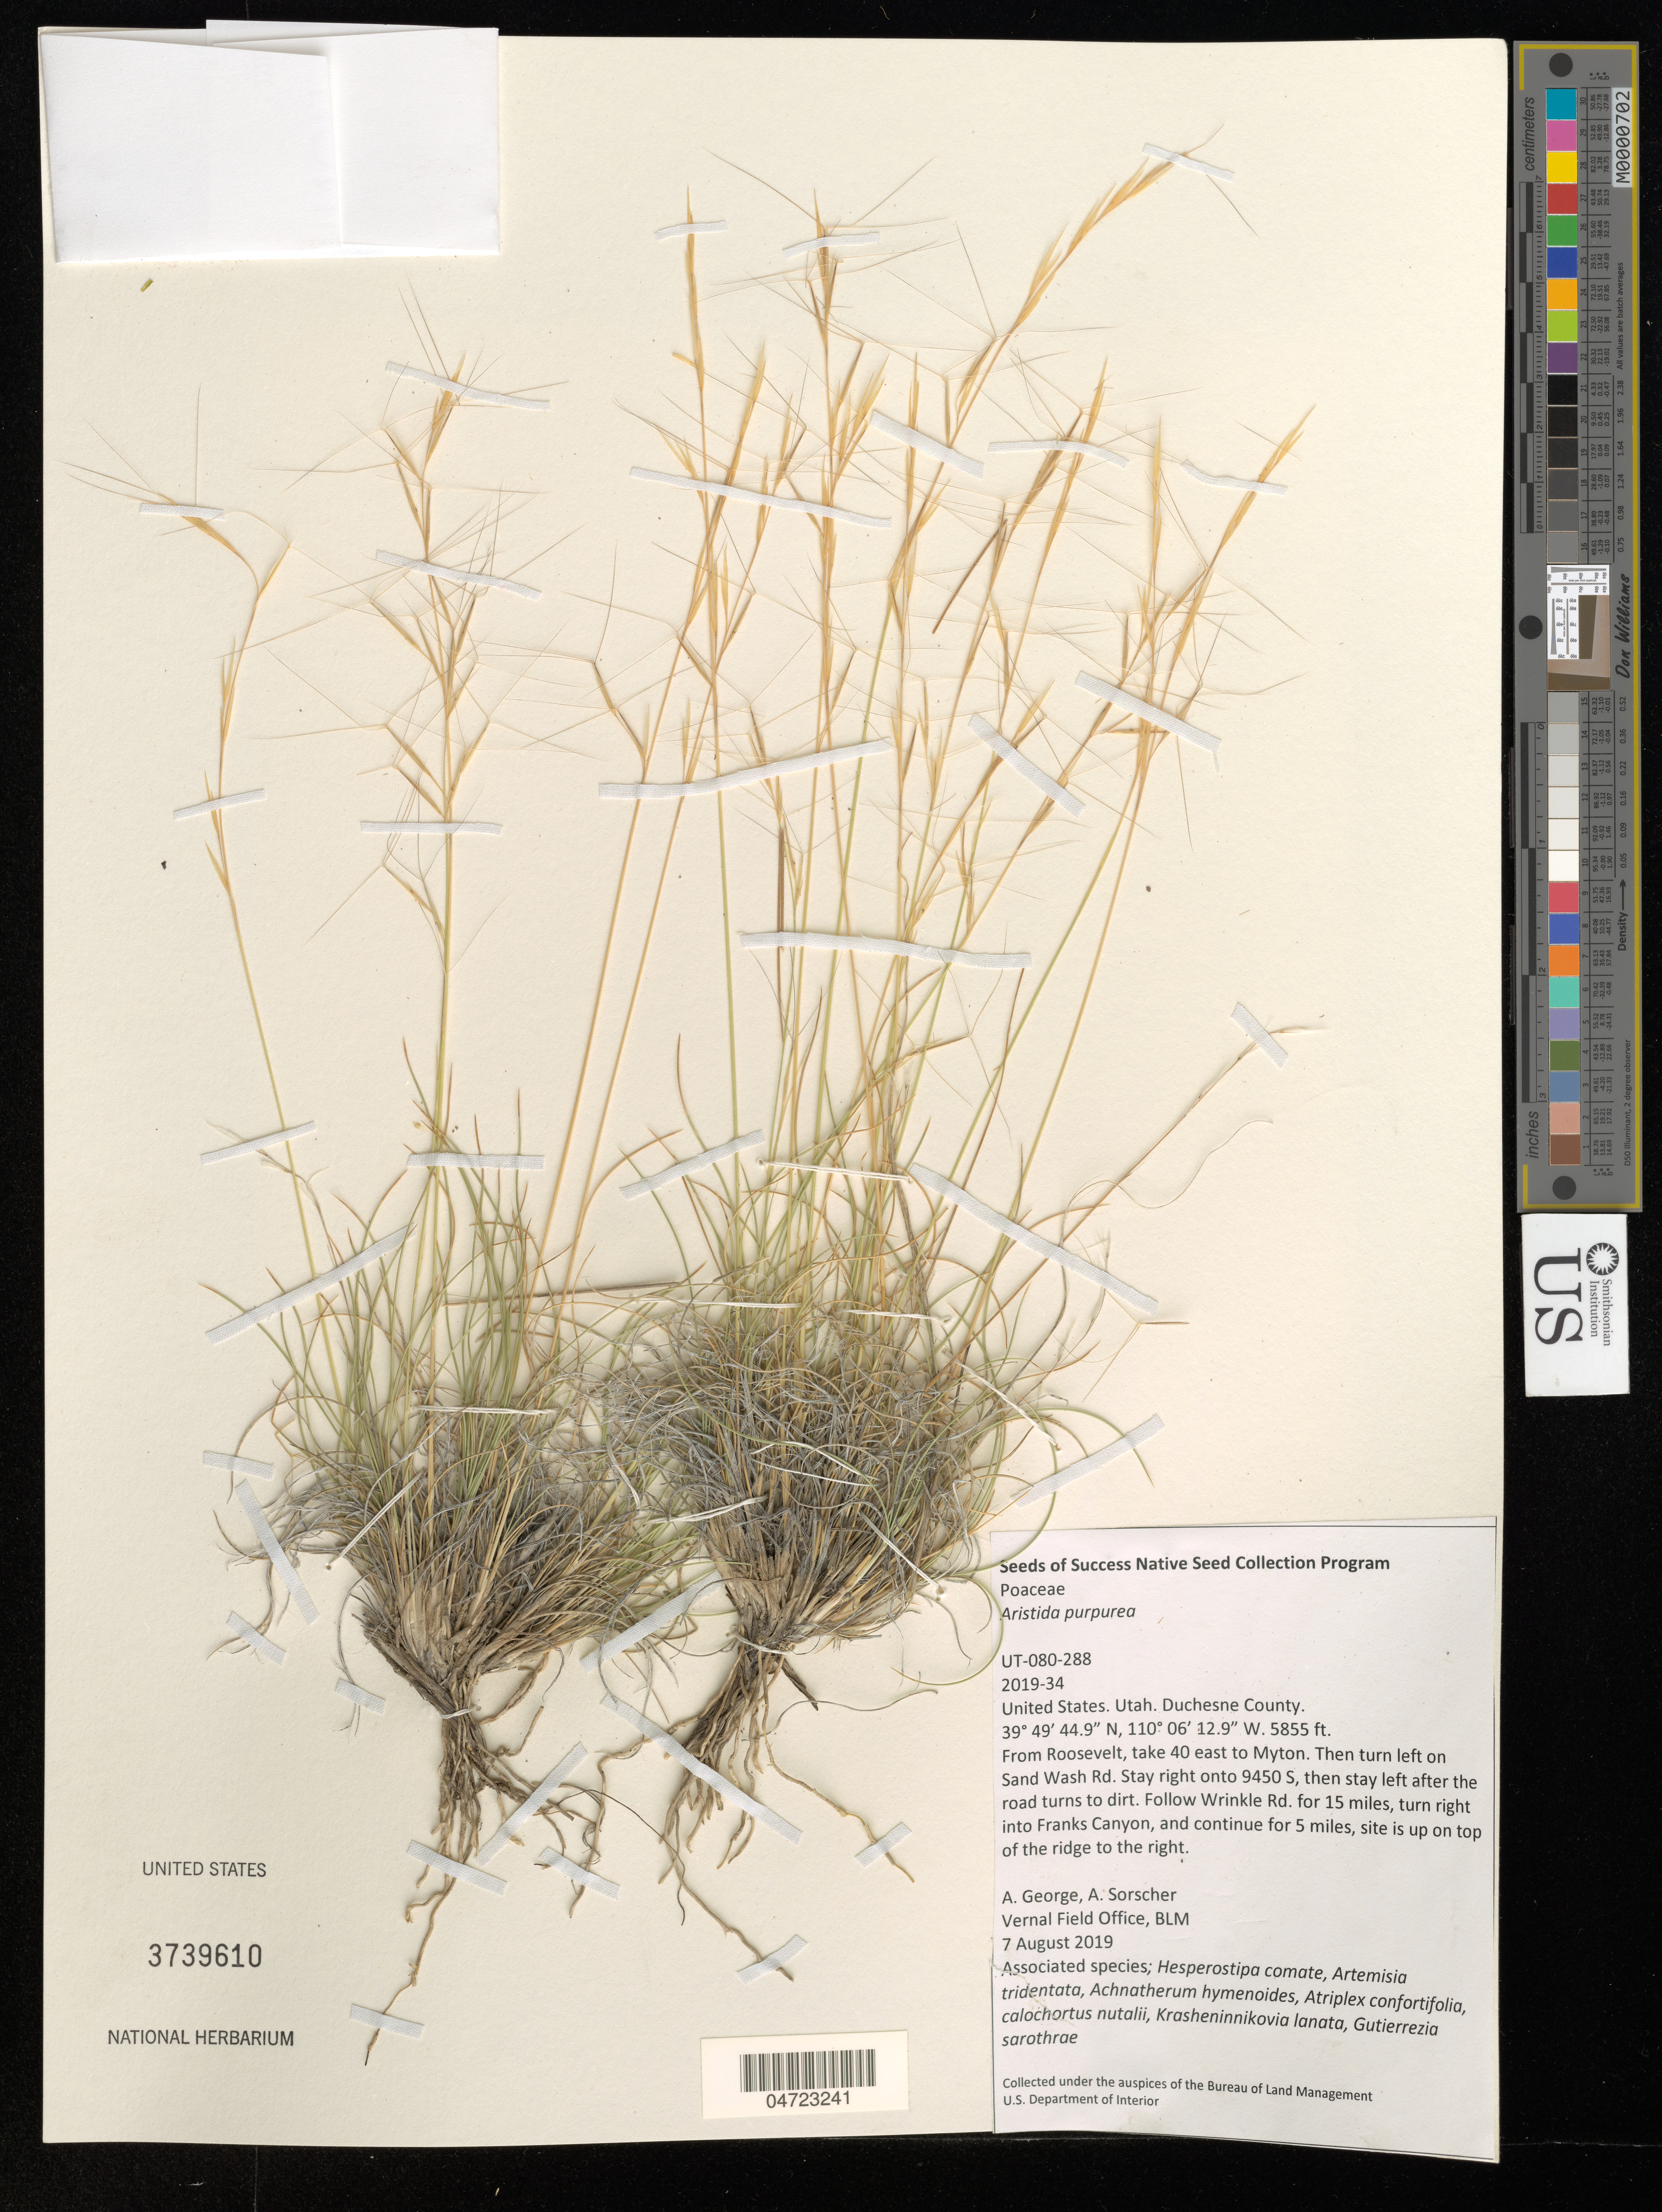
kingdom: Plantae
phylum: Tracheophyta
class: Liliopsida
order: Poales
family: Poaceae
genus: Aristida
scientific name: Aristida purpurea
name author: Nutt.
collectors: A. George & A. Sorscher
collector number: UT-080-288/2019-34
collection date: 2019-08-07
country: United States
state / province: Utah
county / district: Duchesne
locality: Duchesne County. From Roosevelt, take 40 east to Myton. Then turn left on Sand Wash Rd. Stay right onto 9450 S, then stay left after the road turns to dirt. Follow Wrinkle Rd. for 15 miles, turn right into Franks Canyon, and continue for 5 miles, site is up on top of the ridge to the right.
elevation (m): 1785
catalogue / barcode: US 3739610